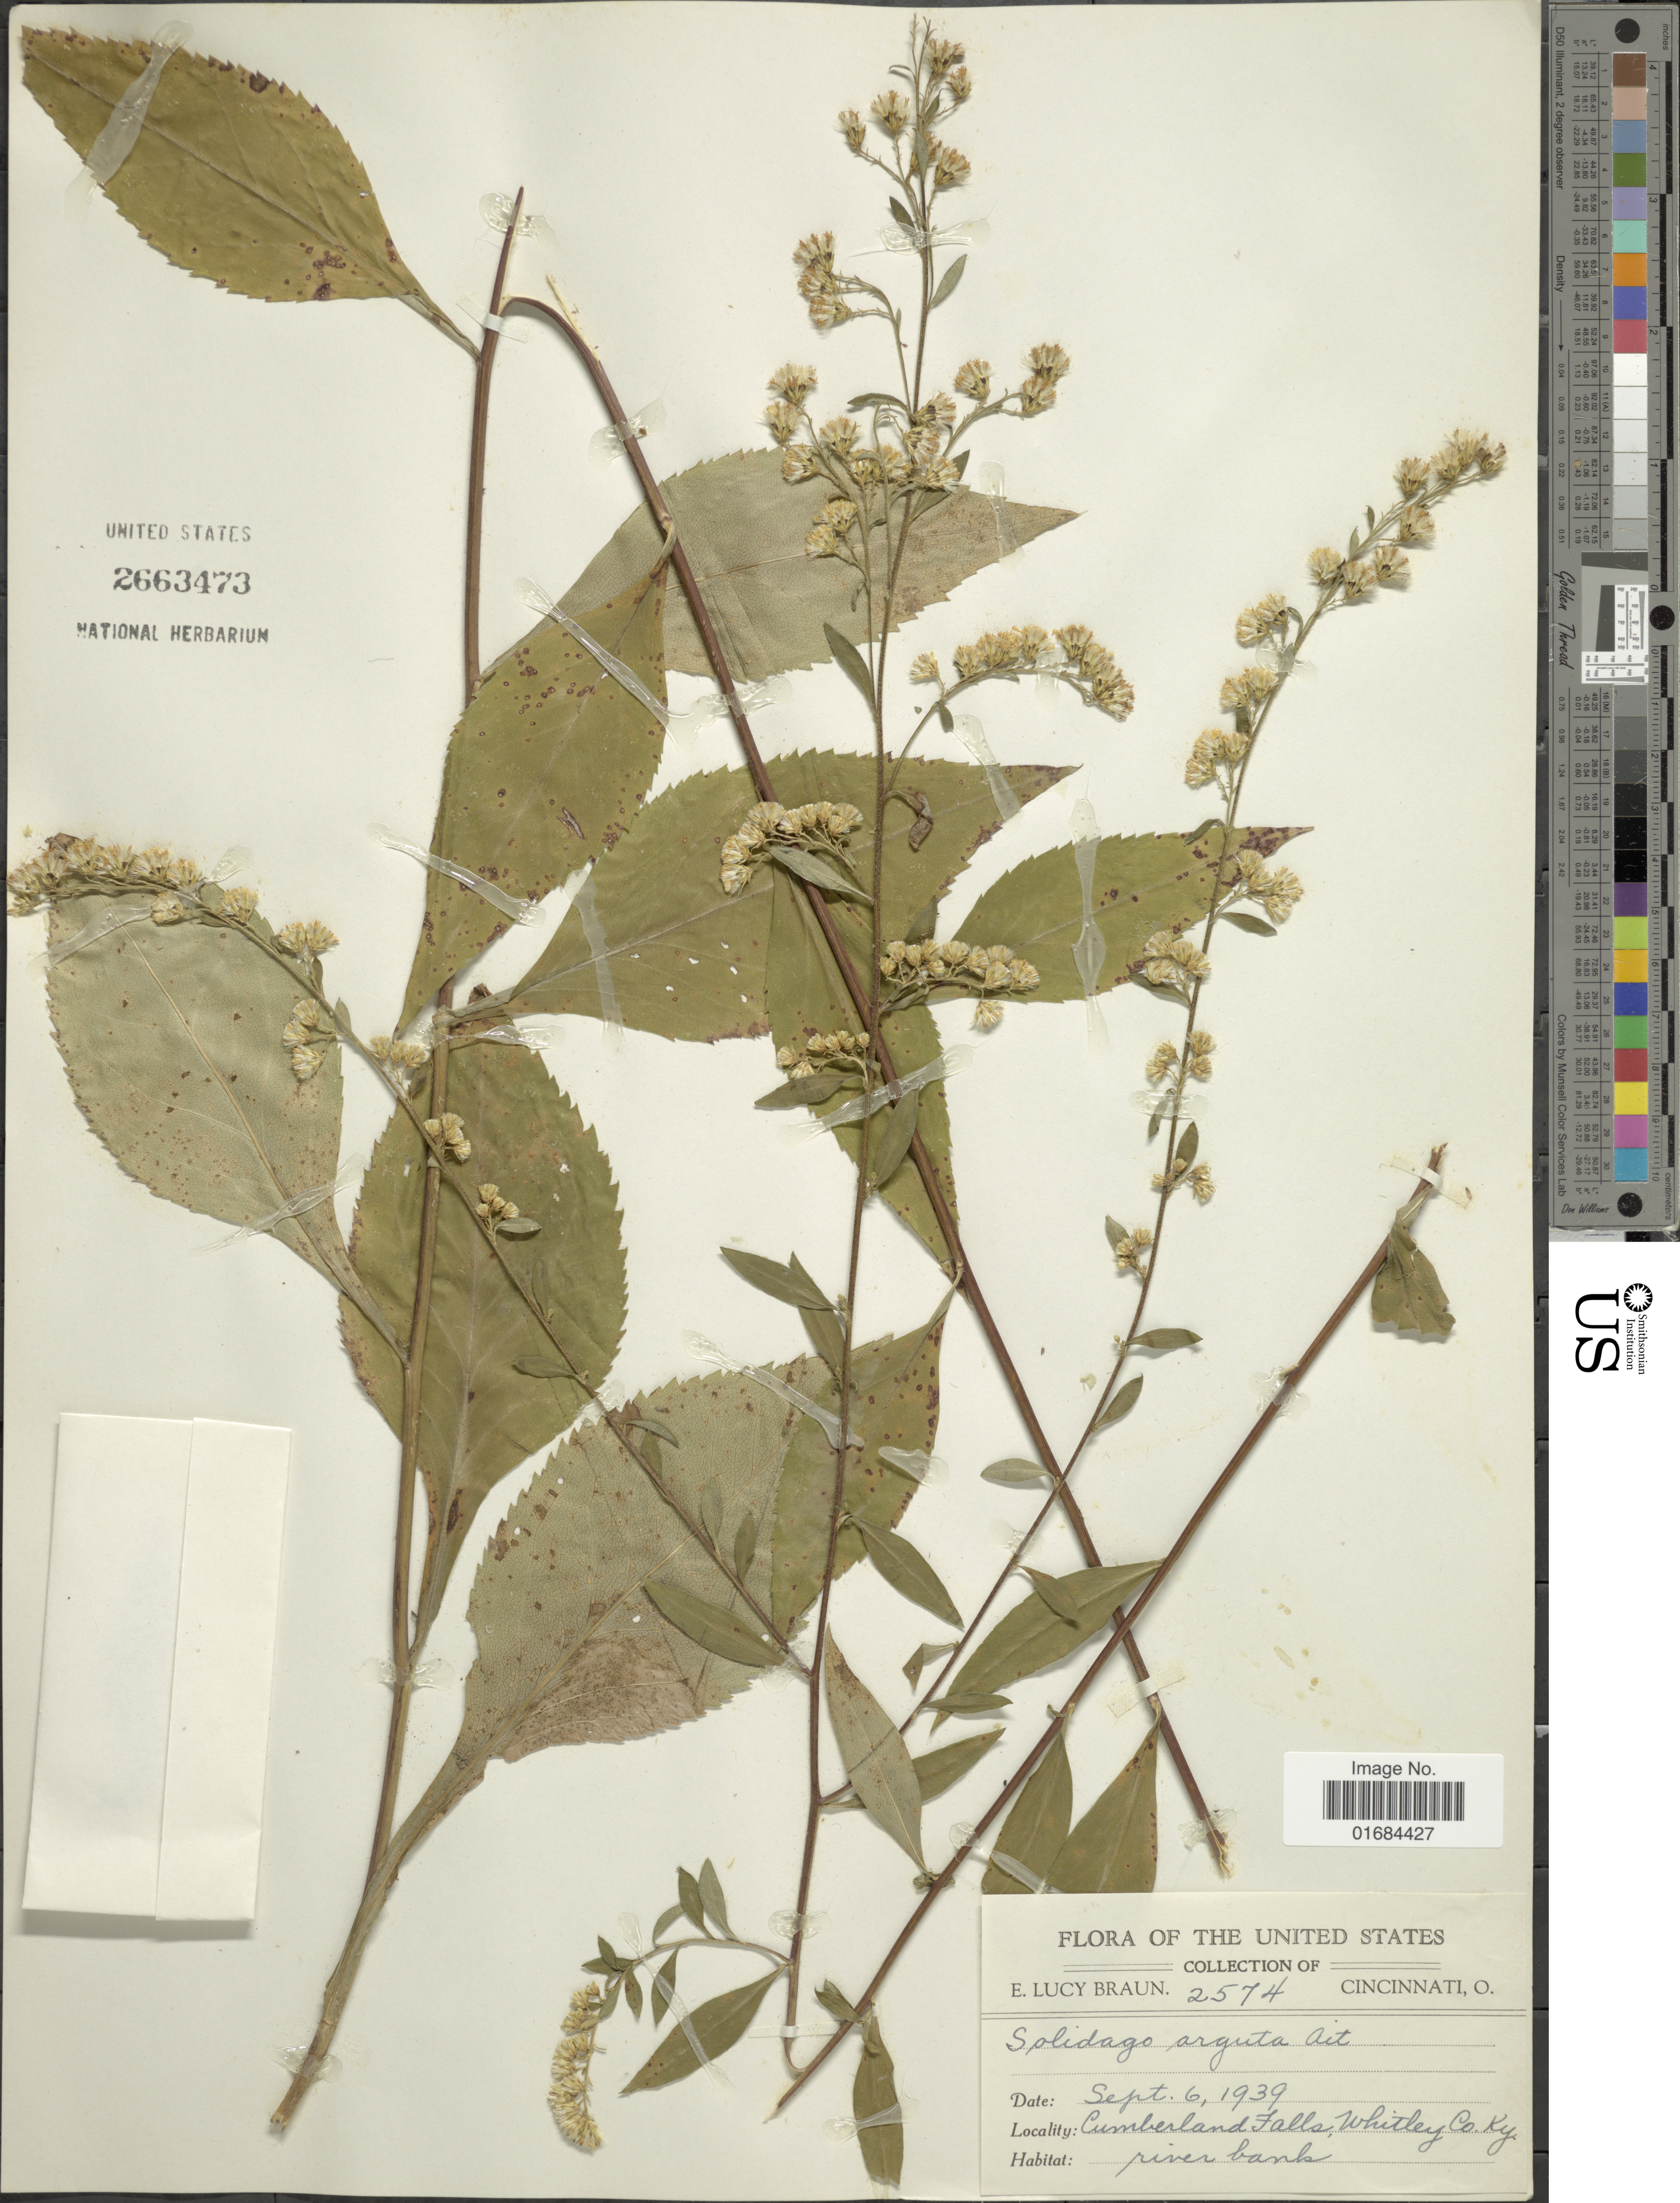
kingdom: Plantae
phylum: Tracheophyta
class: Magnoliopsida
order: Asterales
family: Asteraceae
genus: Solidago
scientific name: Solidago arguta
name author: Aiton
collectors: E. L. Braun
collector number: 2574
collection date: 1939-09-06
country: United States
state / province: Kentucky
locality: Cumberland falls, Whitley Co.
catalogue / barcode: US 2663473